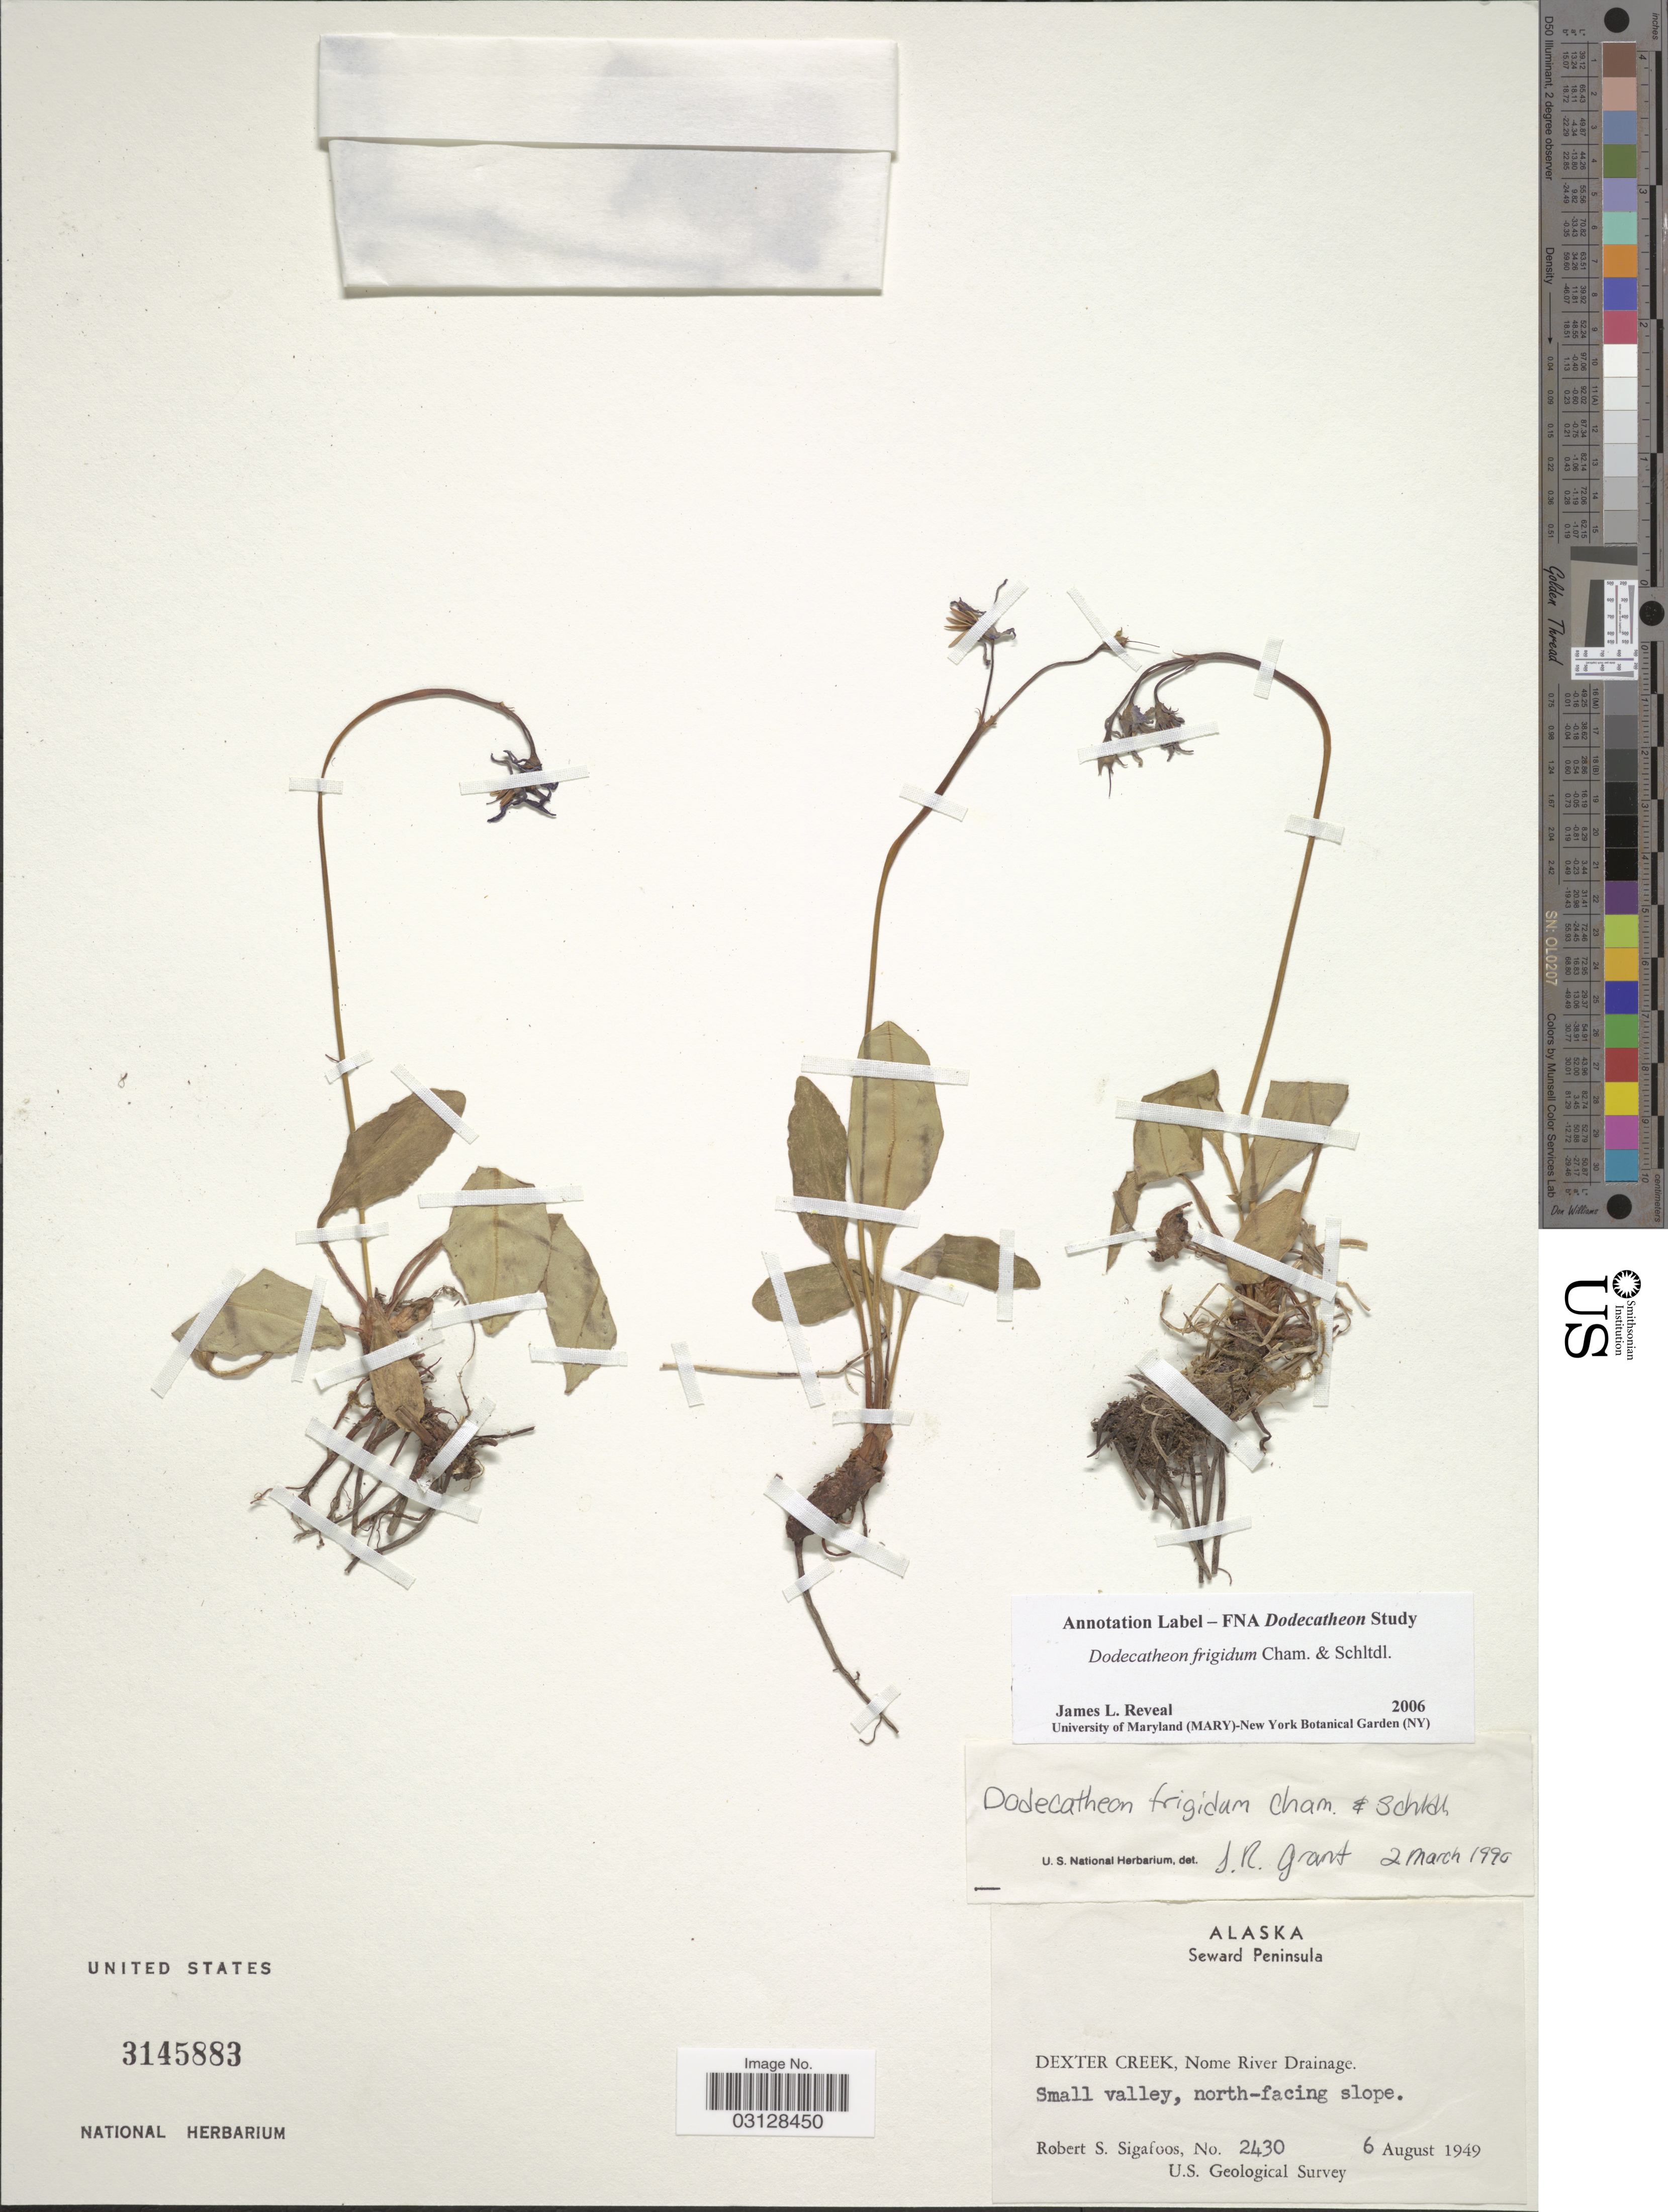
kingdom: Plantae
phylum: Tracheophyta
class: Magnoliopsida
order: Ericales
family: Primulaceae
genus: Dodecatheon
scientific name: Dodecatheon frigidum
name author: Cham. & Schltdl.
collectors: R. Sigafoos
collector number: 2430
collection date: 1949-08-06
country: United States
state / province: Alaska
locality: Seward Peninsula. Dexter Creek, Nome River Drainage.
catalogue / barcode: US 3145883